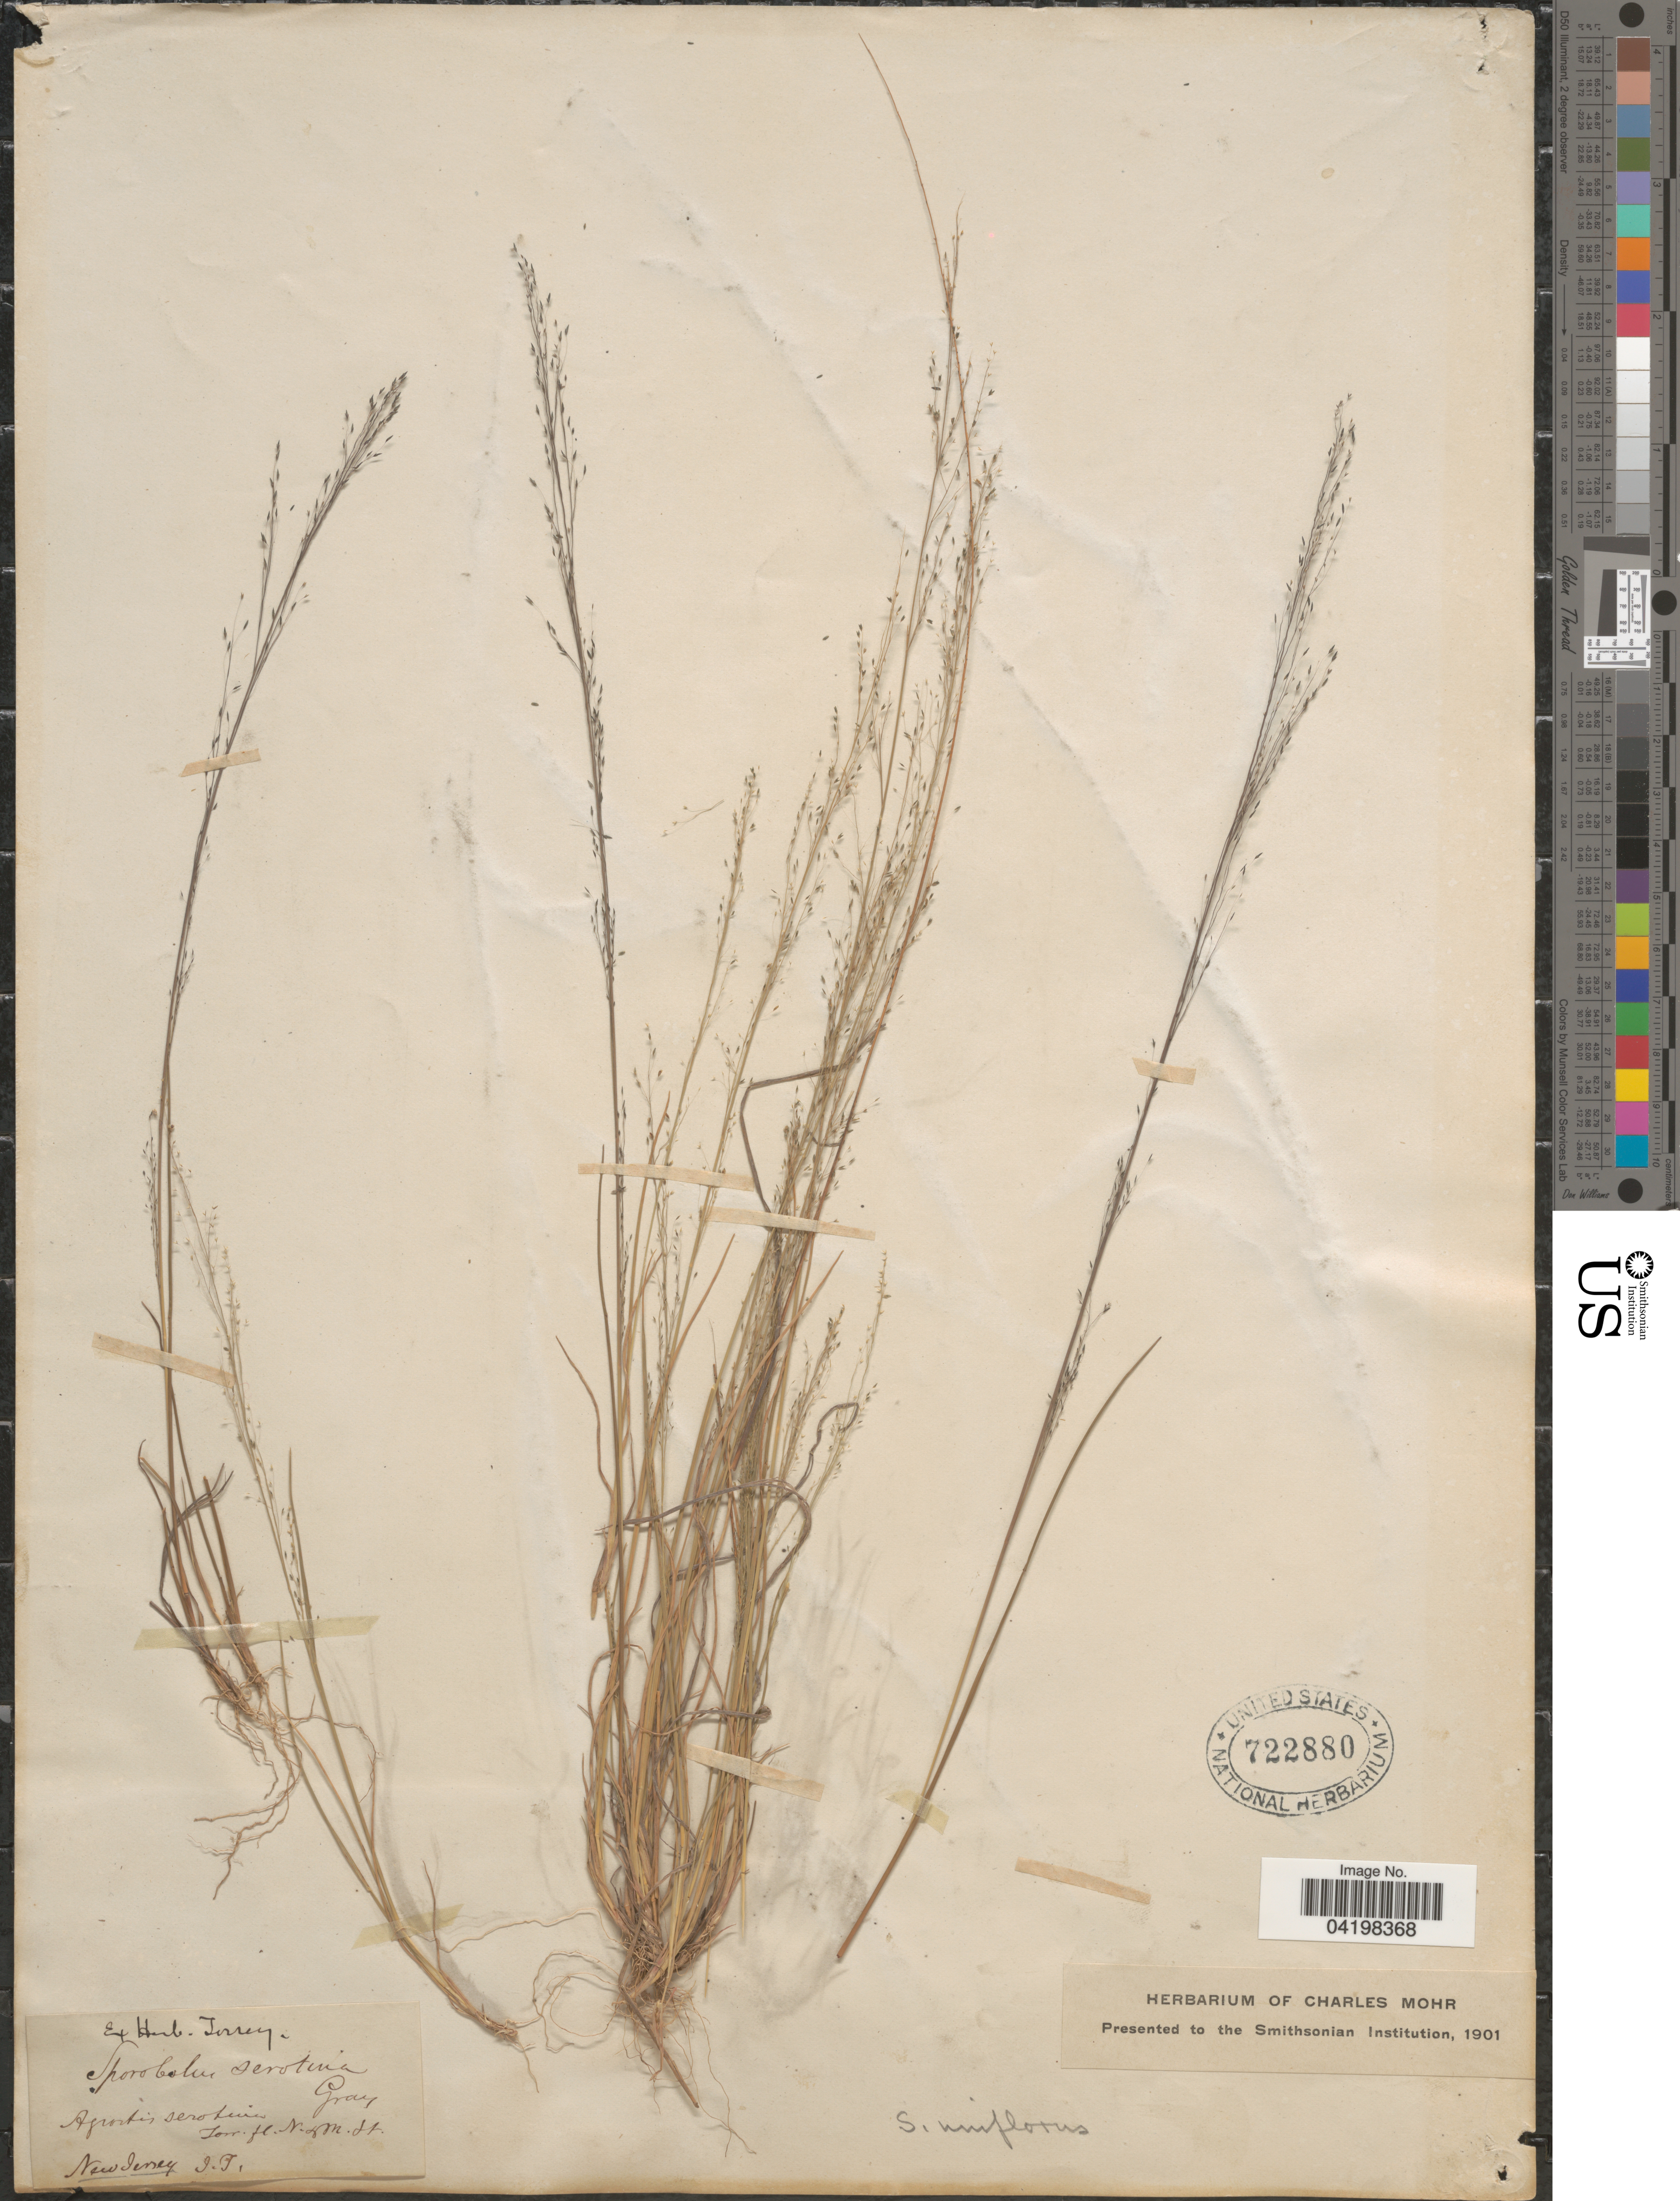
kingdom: Plantae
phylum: Tracheophyta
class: Liliopsida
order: Poales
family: Poaceae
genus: Muhlenbergia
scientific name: Muhlenbergia uniflora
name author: (Muhl.) Fernald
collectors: J. Torrey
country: United States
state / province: New Jersey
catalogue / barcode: US 722880